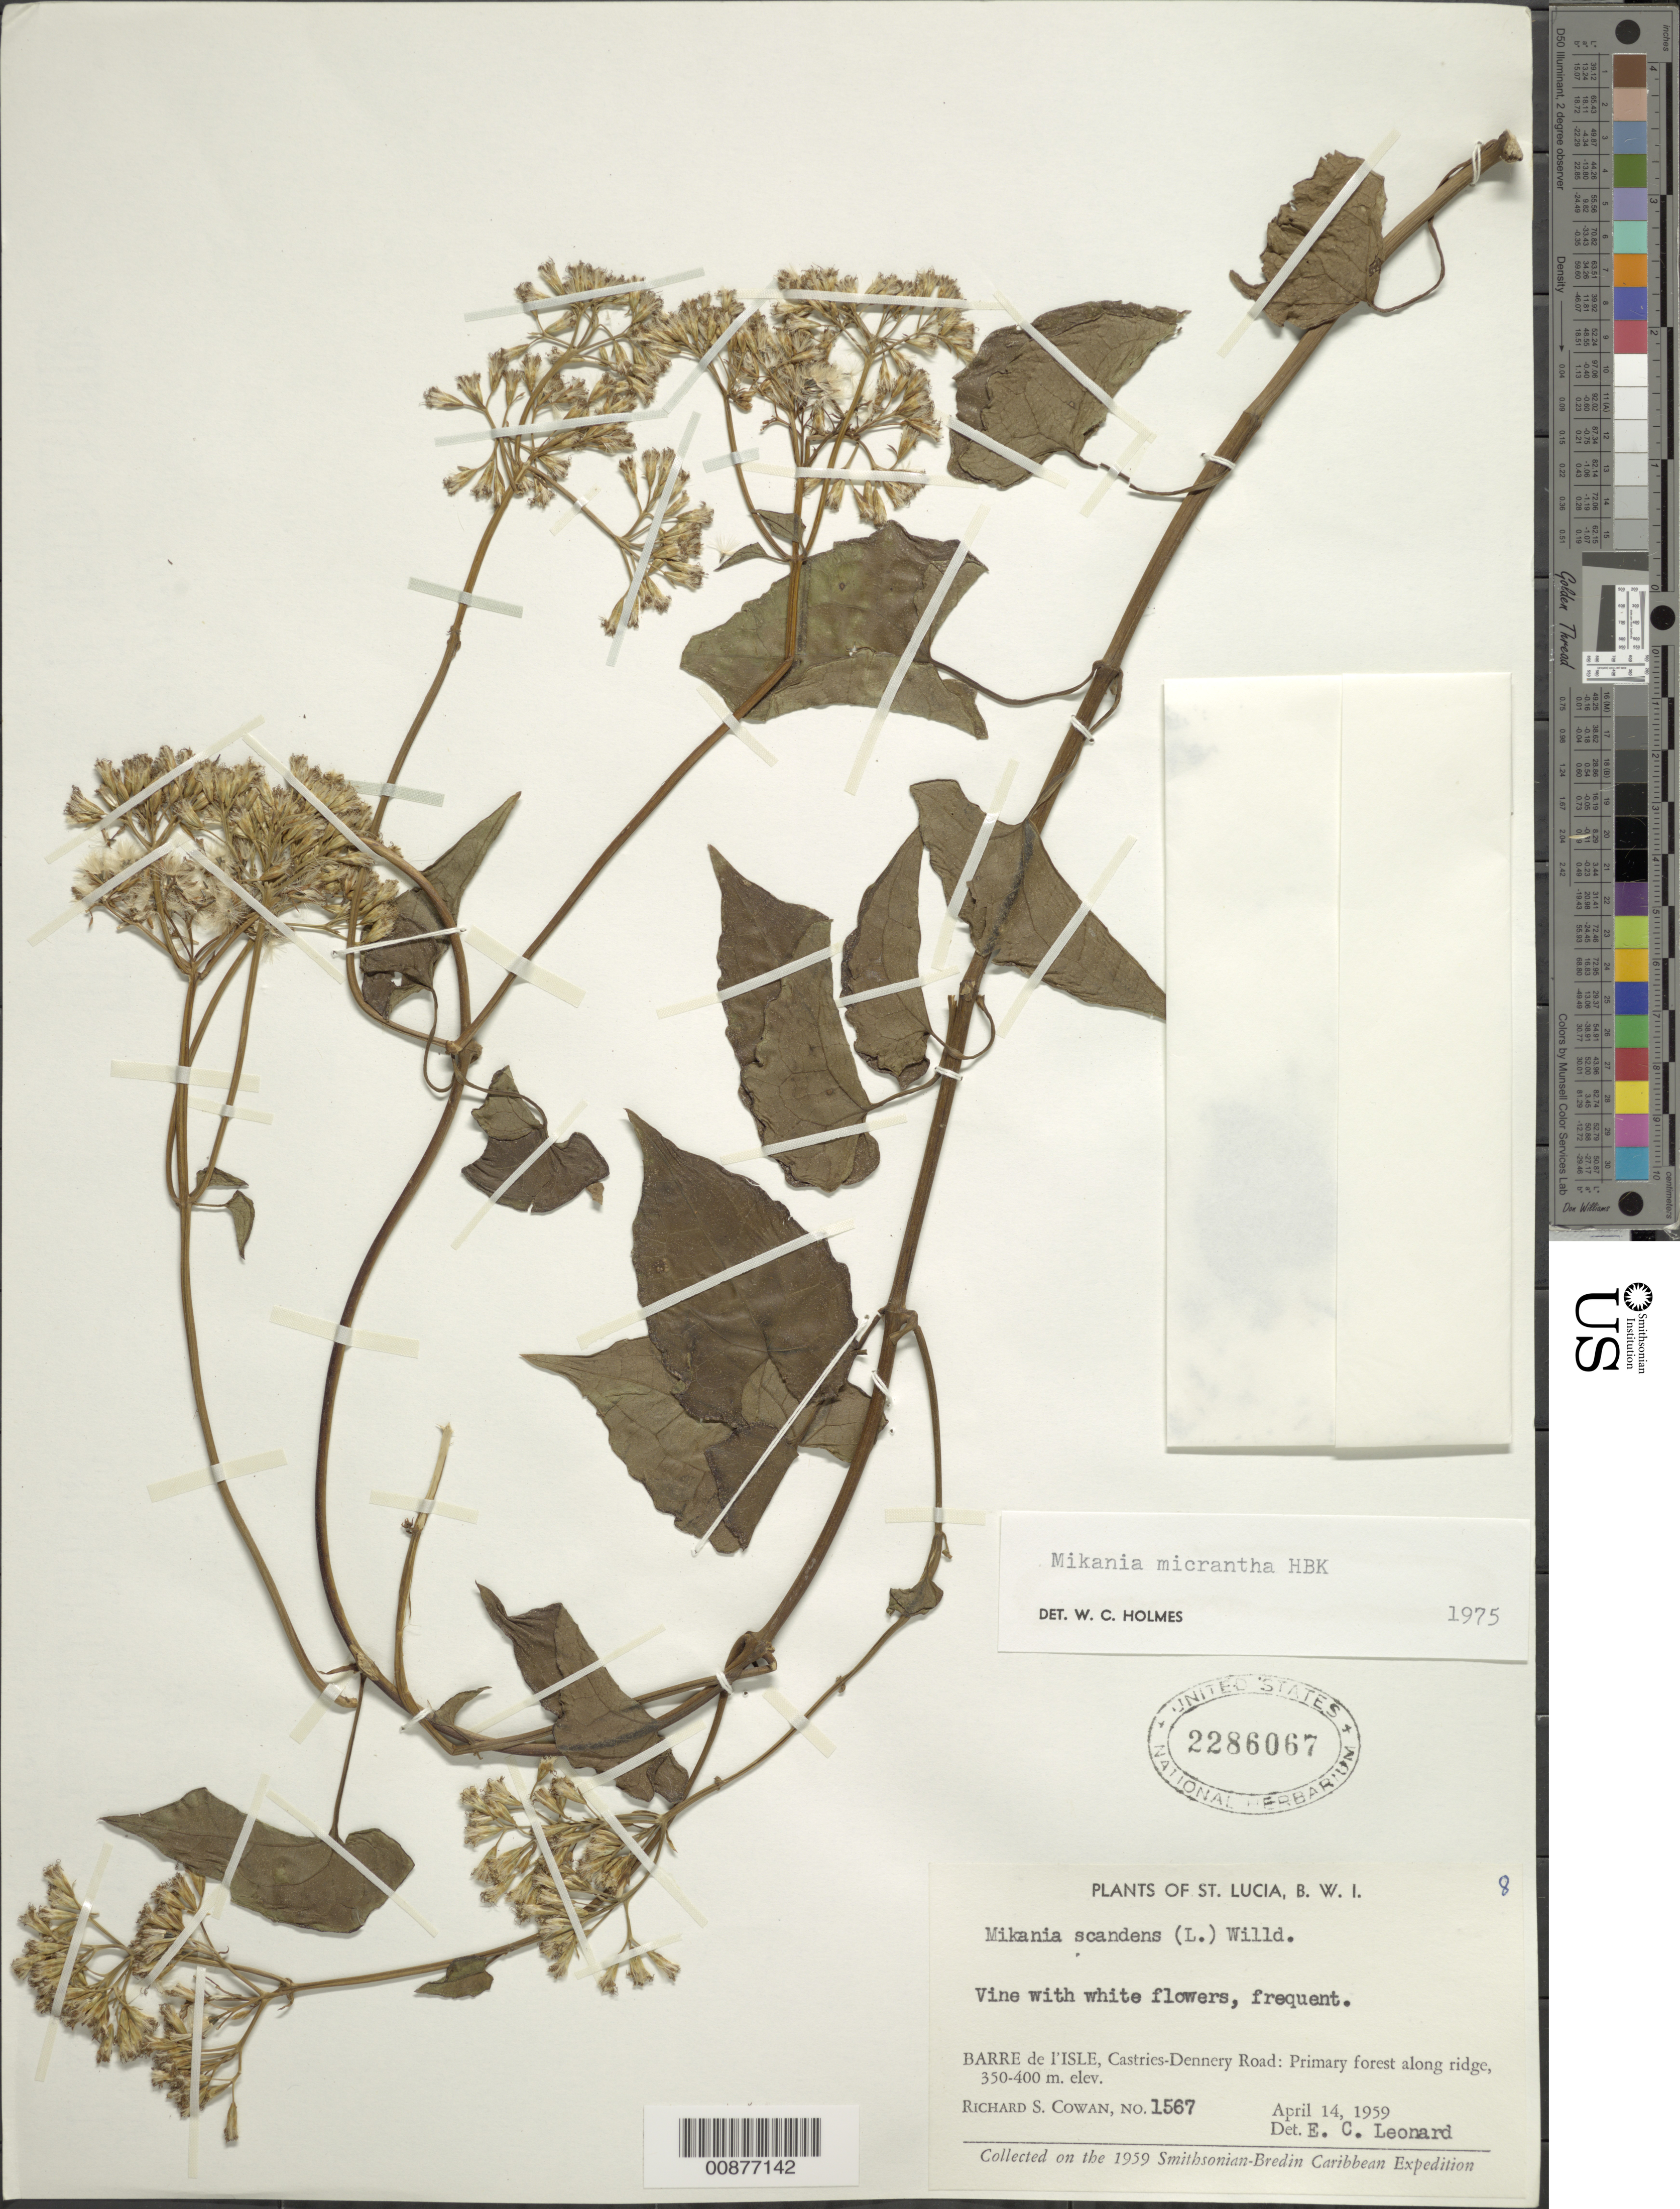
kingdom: Plantae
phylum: Tracheophyta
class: Magnoliopsida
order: Asterales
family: Asteraceae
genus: Mikania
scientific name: Mikania micrantha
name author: Kunth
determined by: Holmes, Walter C., (BAYLU), Baylor University (UNITED STATES)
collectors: R. S. Cowan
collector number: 1567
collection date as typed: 14 Apr 1959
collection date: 1959-04-14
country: St. Lucia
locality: Barre de l'Isle, Catries-Dennery Road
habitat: Primary forest along ridge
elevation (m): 350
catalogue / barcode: US 2286067